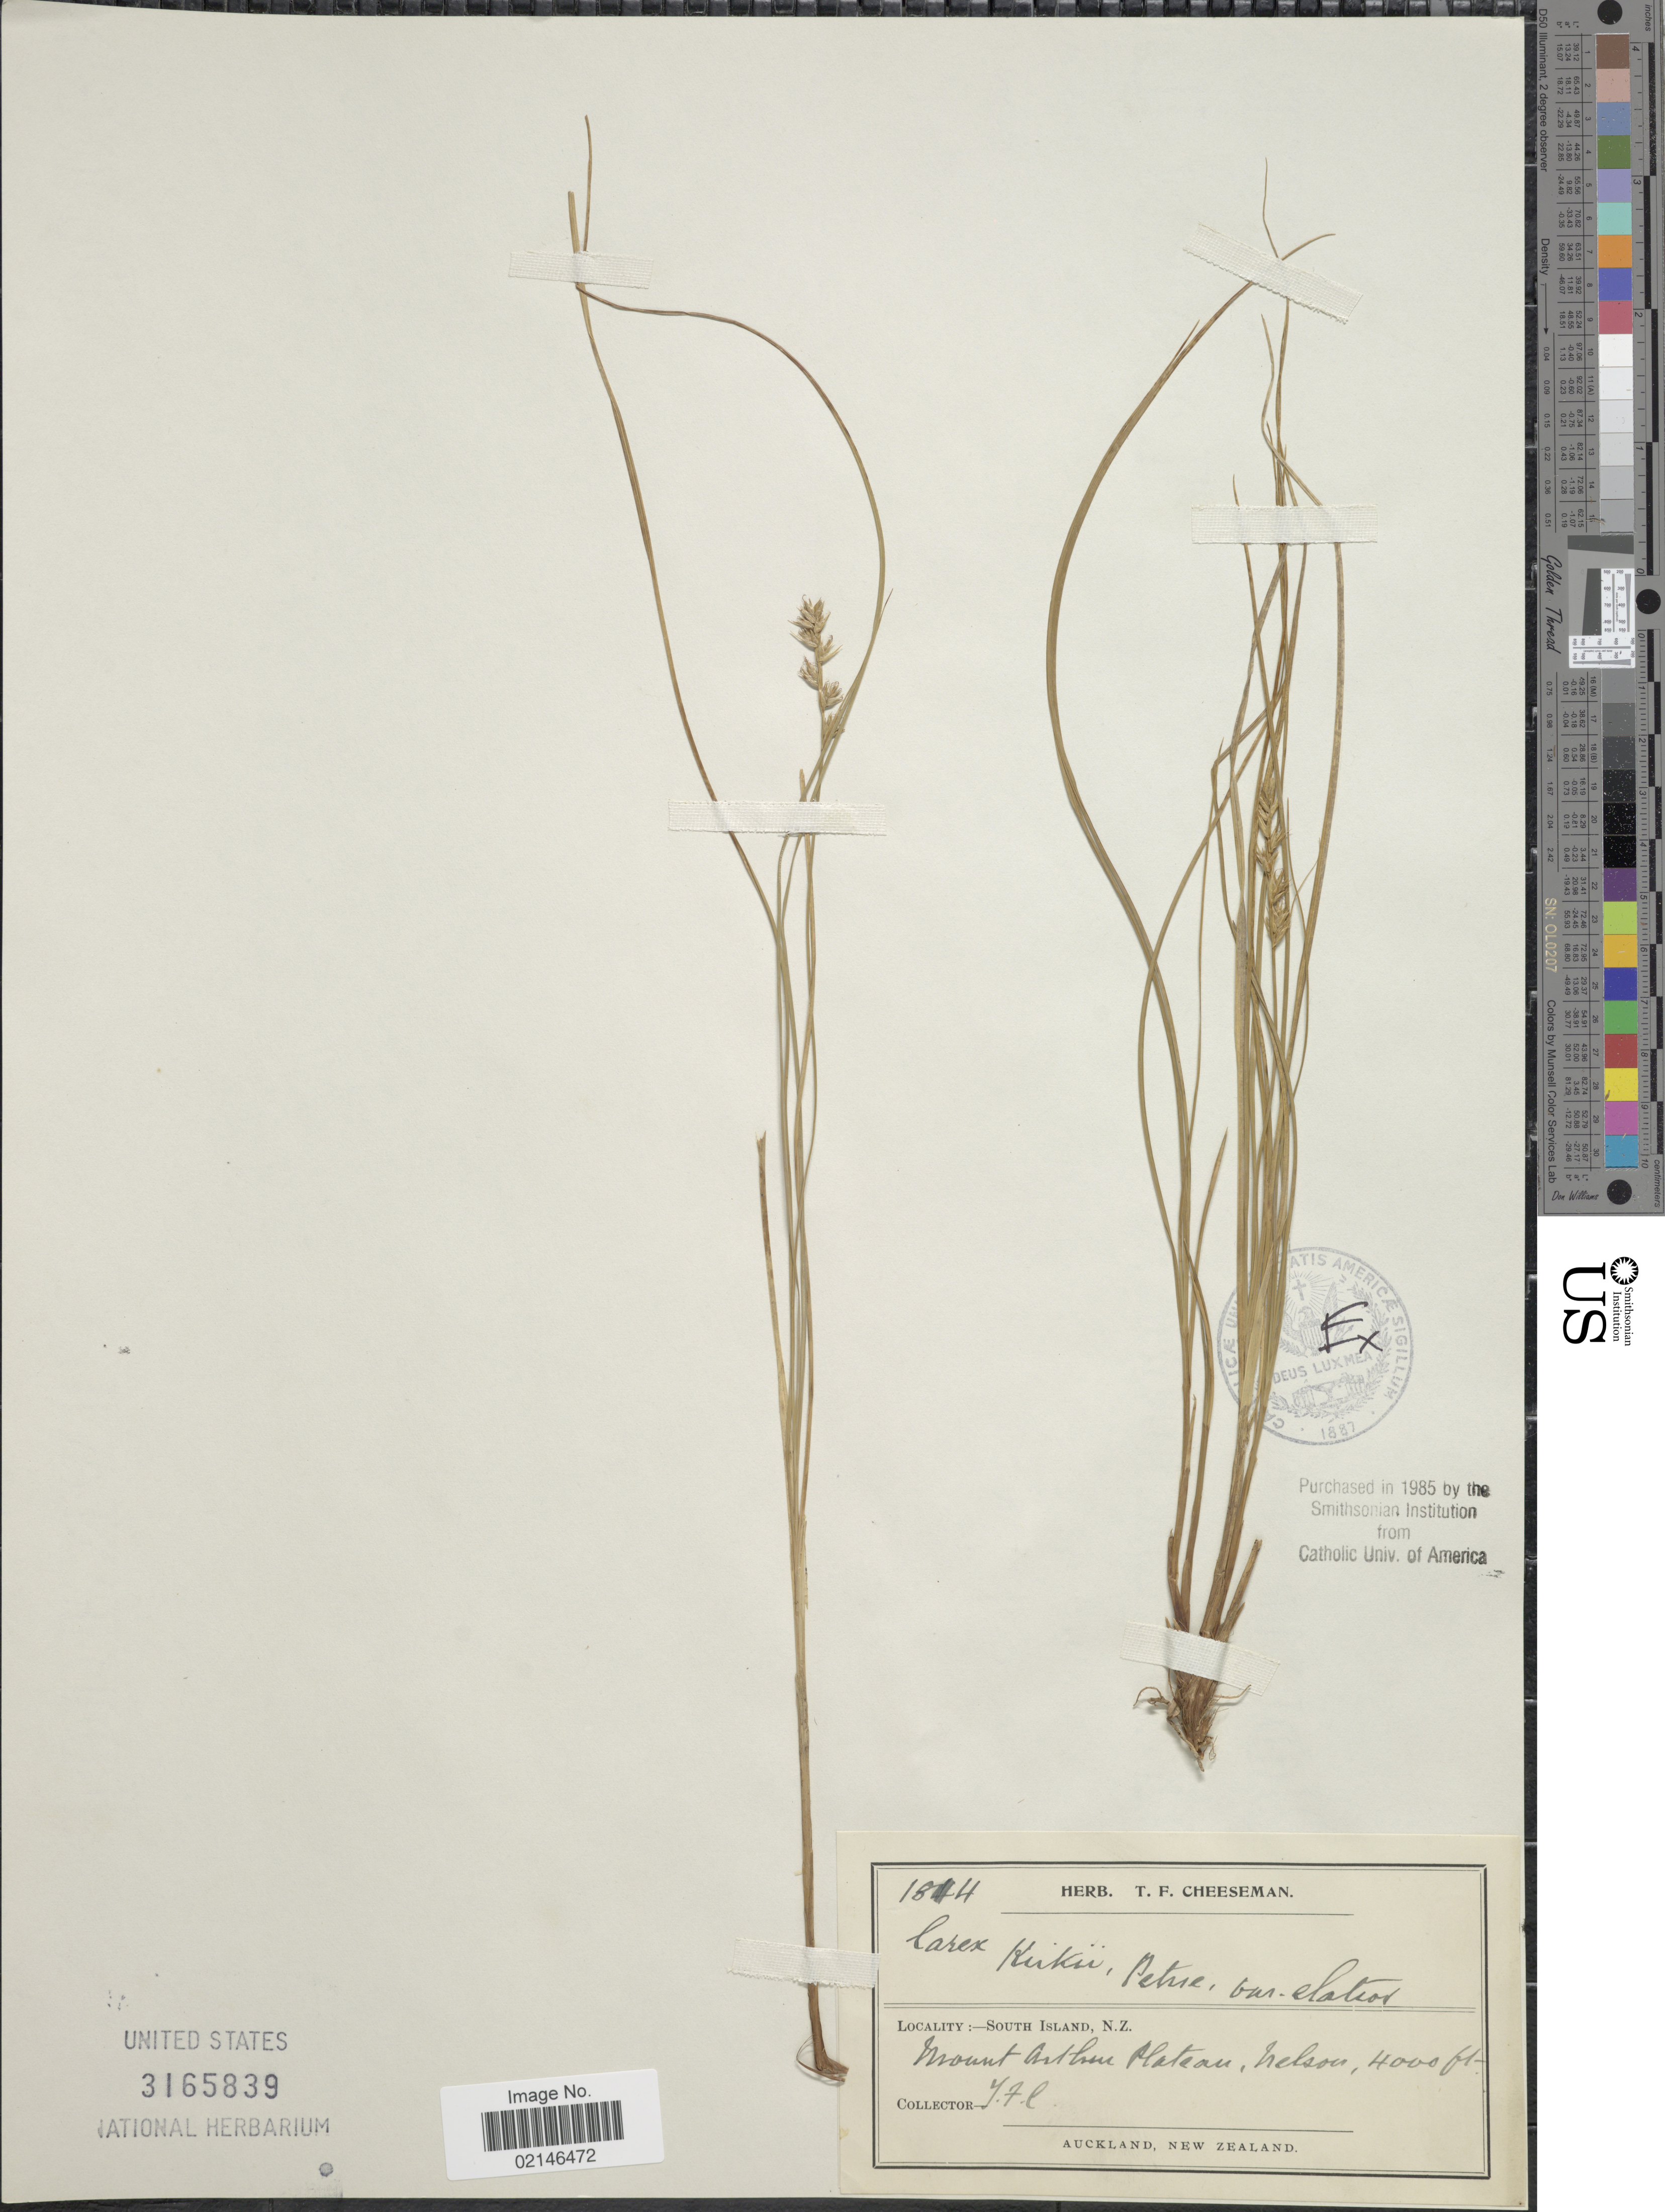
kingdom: Plantae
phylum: Tracheophyta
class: Liliopsida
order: Poales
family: Cyperaceae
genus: Carex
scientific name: Carex kirkii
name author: Petrie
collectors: T. F. Cheeseman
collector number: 1814*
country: New Zealand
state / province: Nelson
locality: South Island, Mount Arthur Plateau, Nelson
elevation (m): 1219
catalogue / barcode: US 3165839